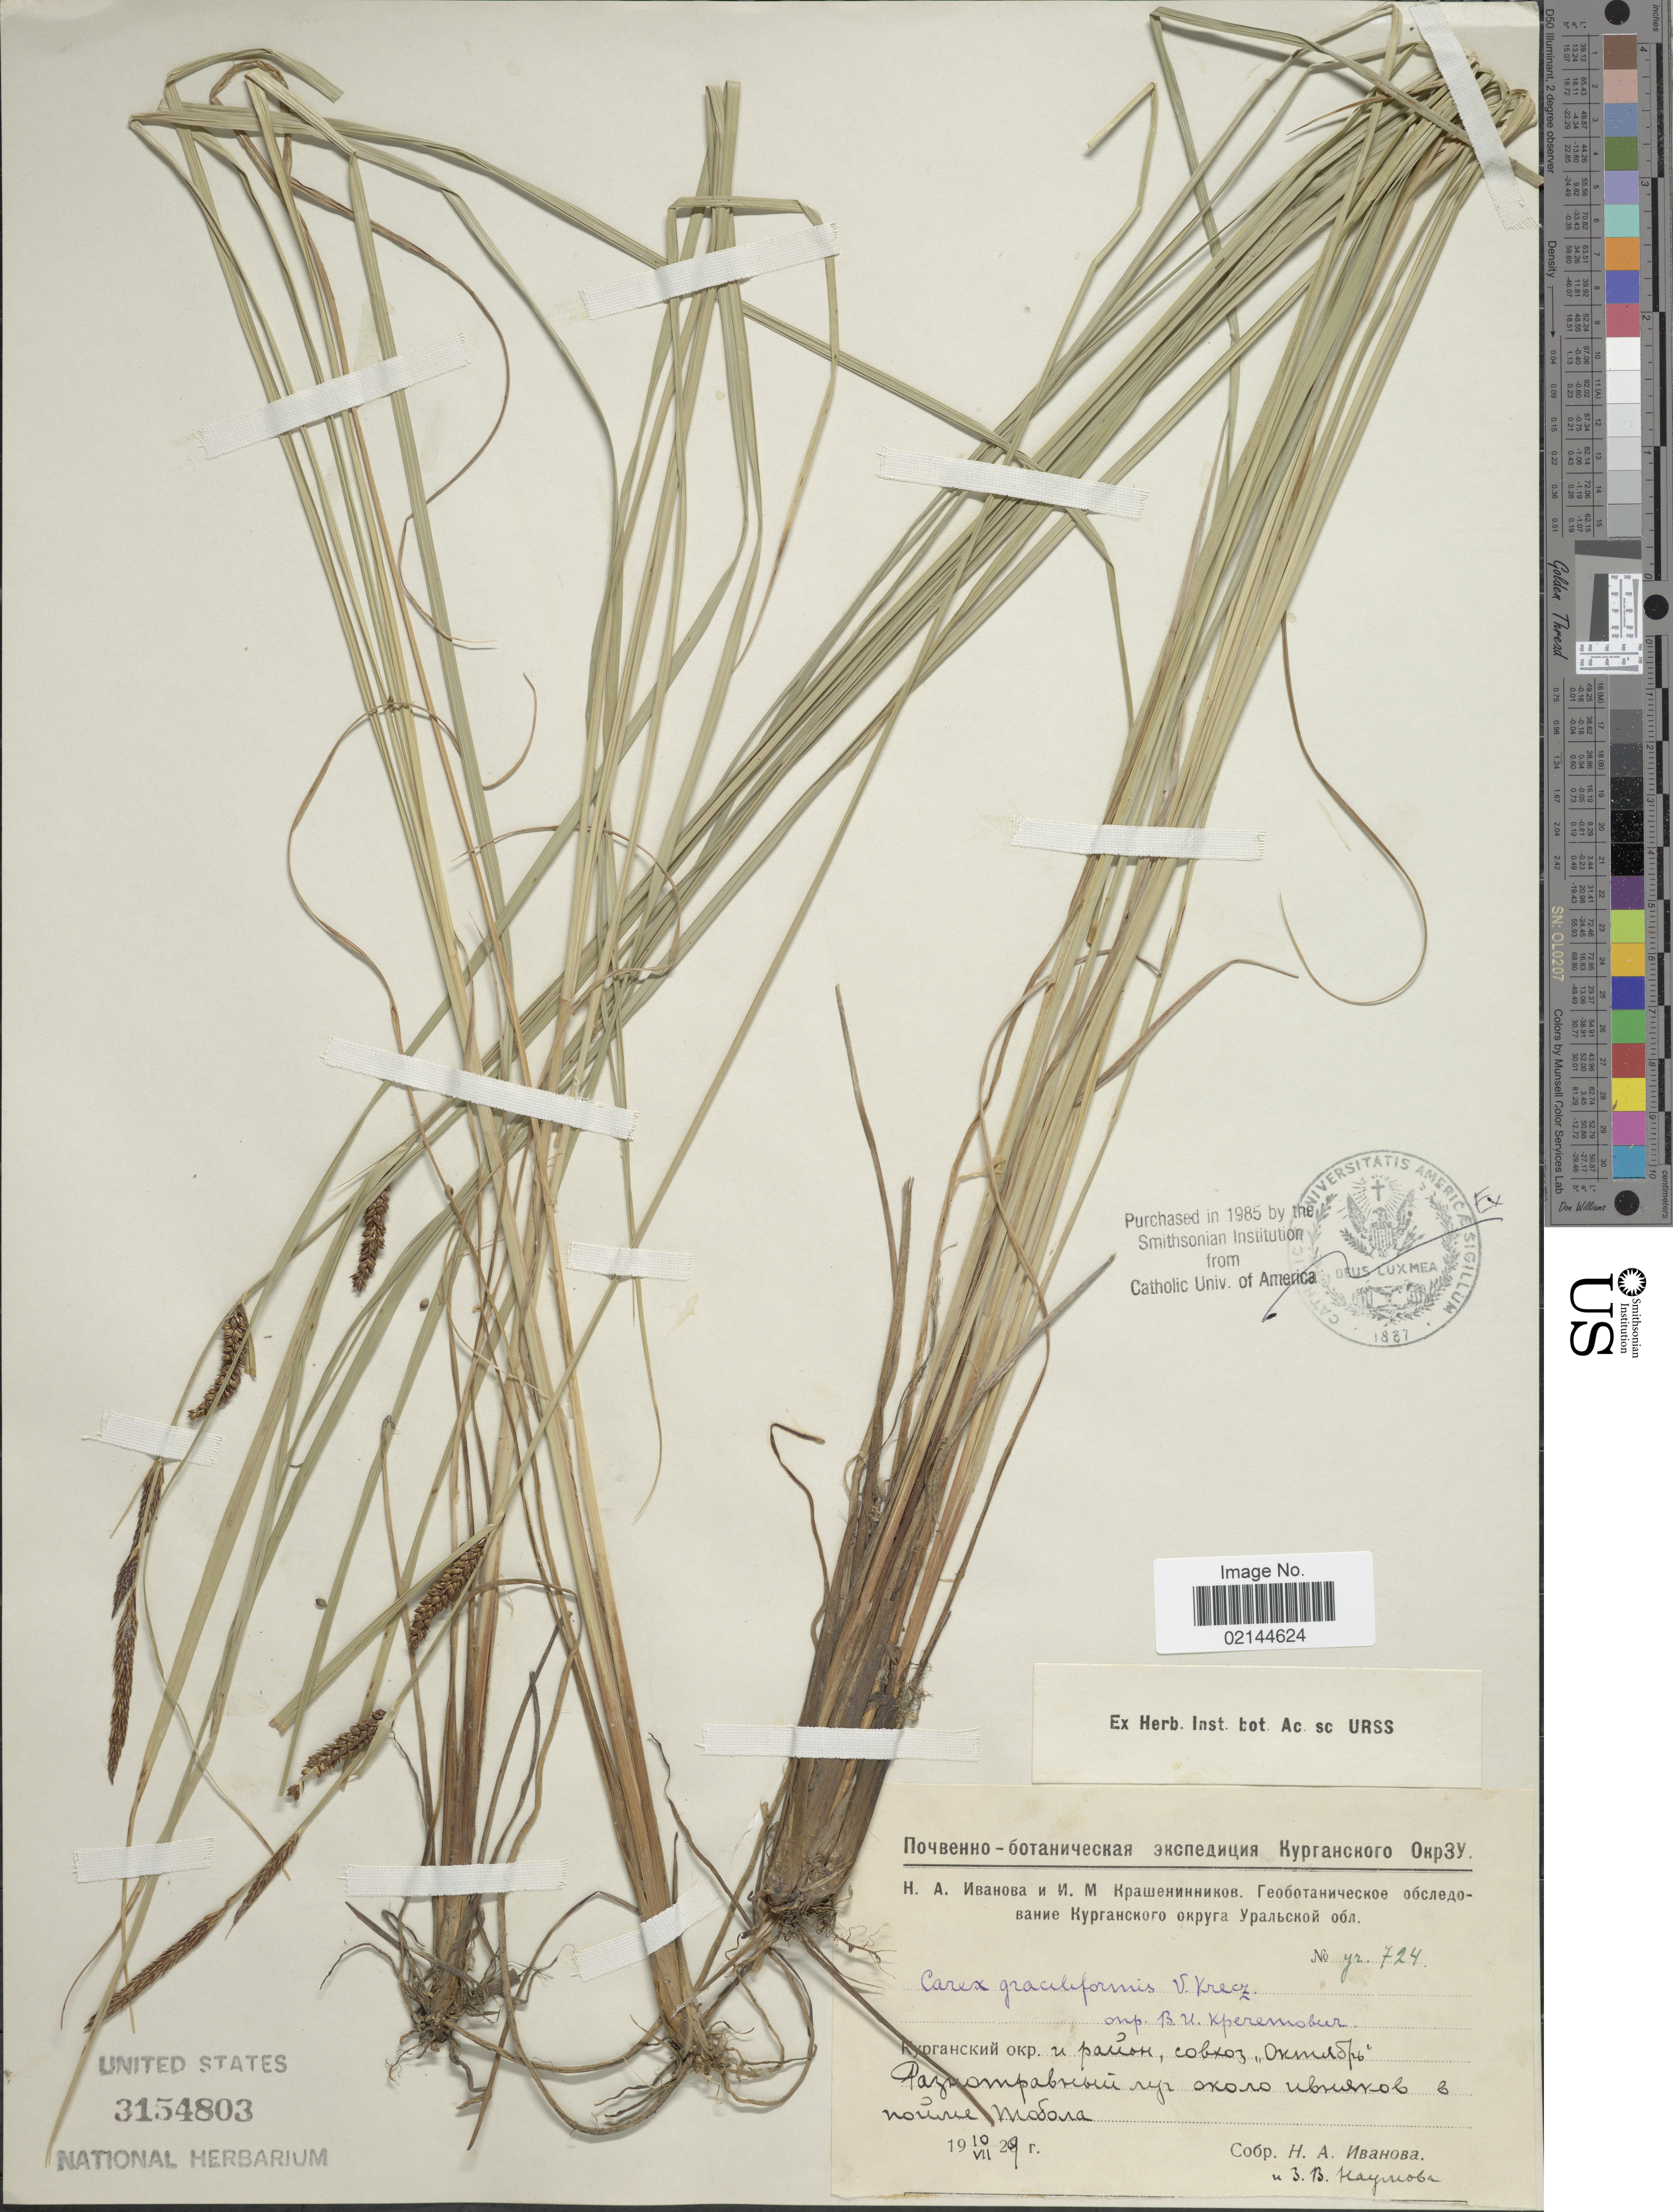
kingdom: Plantae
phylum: Tracheophyta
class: Liliopsida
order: Poales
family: Cyperaceae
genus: Carex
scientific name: Carex acuta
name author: L.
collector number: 724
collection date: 1929-07-10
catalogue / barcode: US 3154803